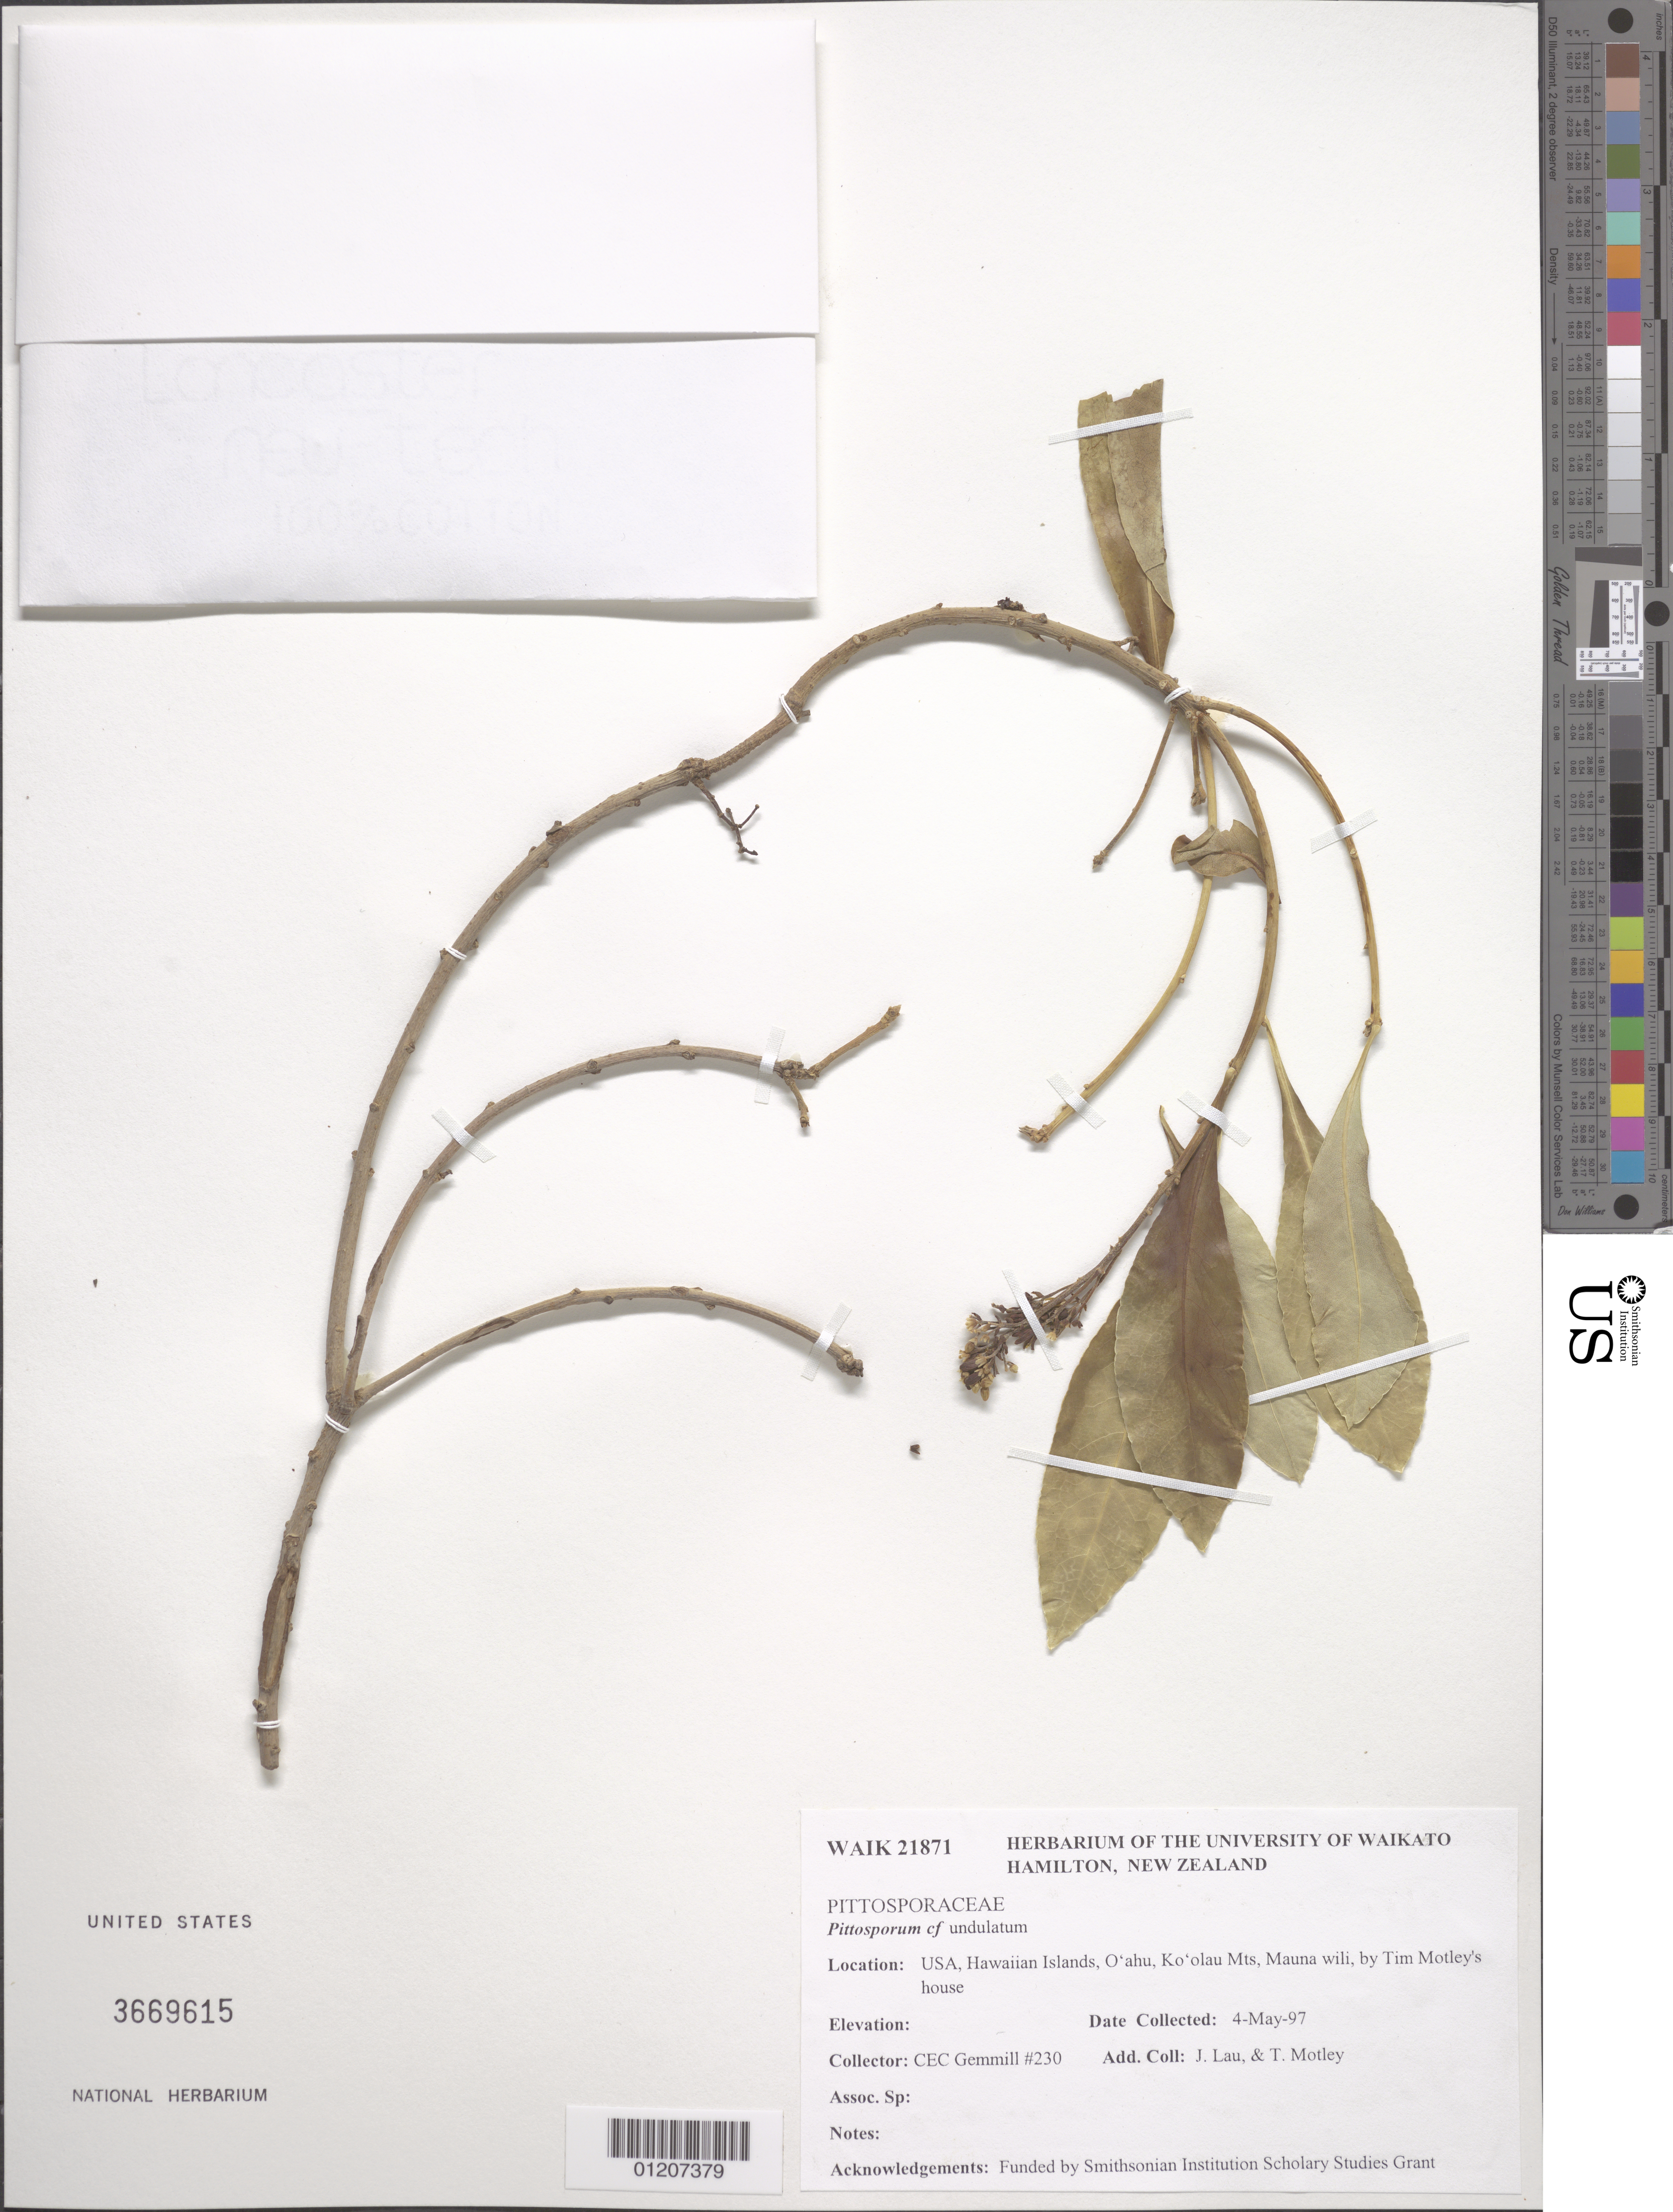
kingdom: Plantae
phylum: Tracheophyta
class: Magnoliopsida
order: Apiales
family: Pittosporaceae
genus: Pittosporum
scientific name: Pittosporum undulatum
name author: Vent.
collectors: C. Gemmill & J. Lau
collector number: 230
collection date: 1997-05-04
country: United States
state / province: Hawaii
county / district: Honolulu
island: Oahu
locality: Ko'olau Mts., Mauna wili, by Tim Motley's house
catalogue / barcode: US 3669615